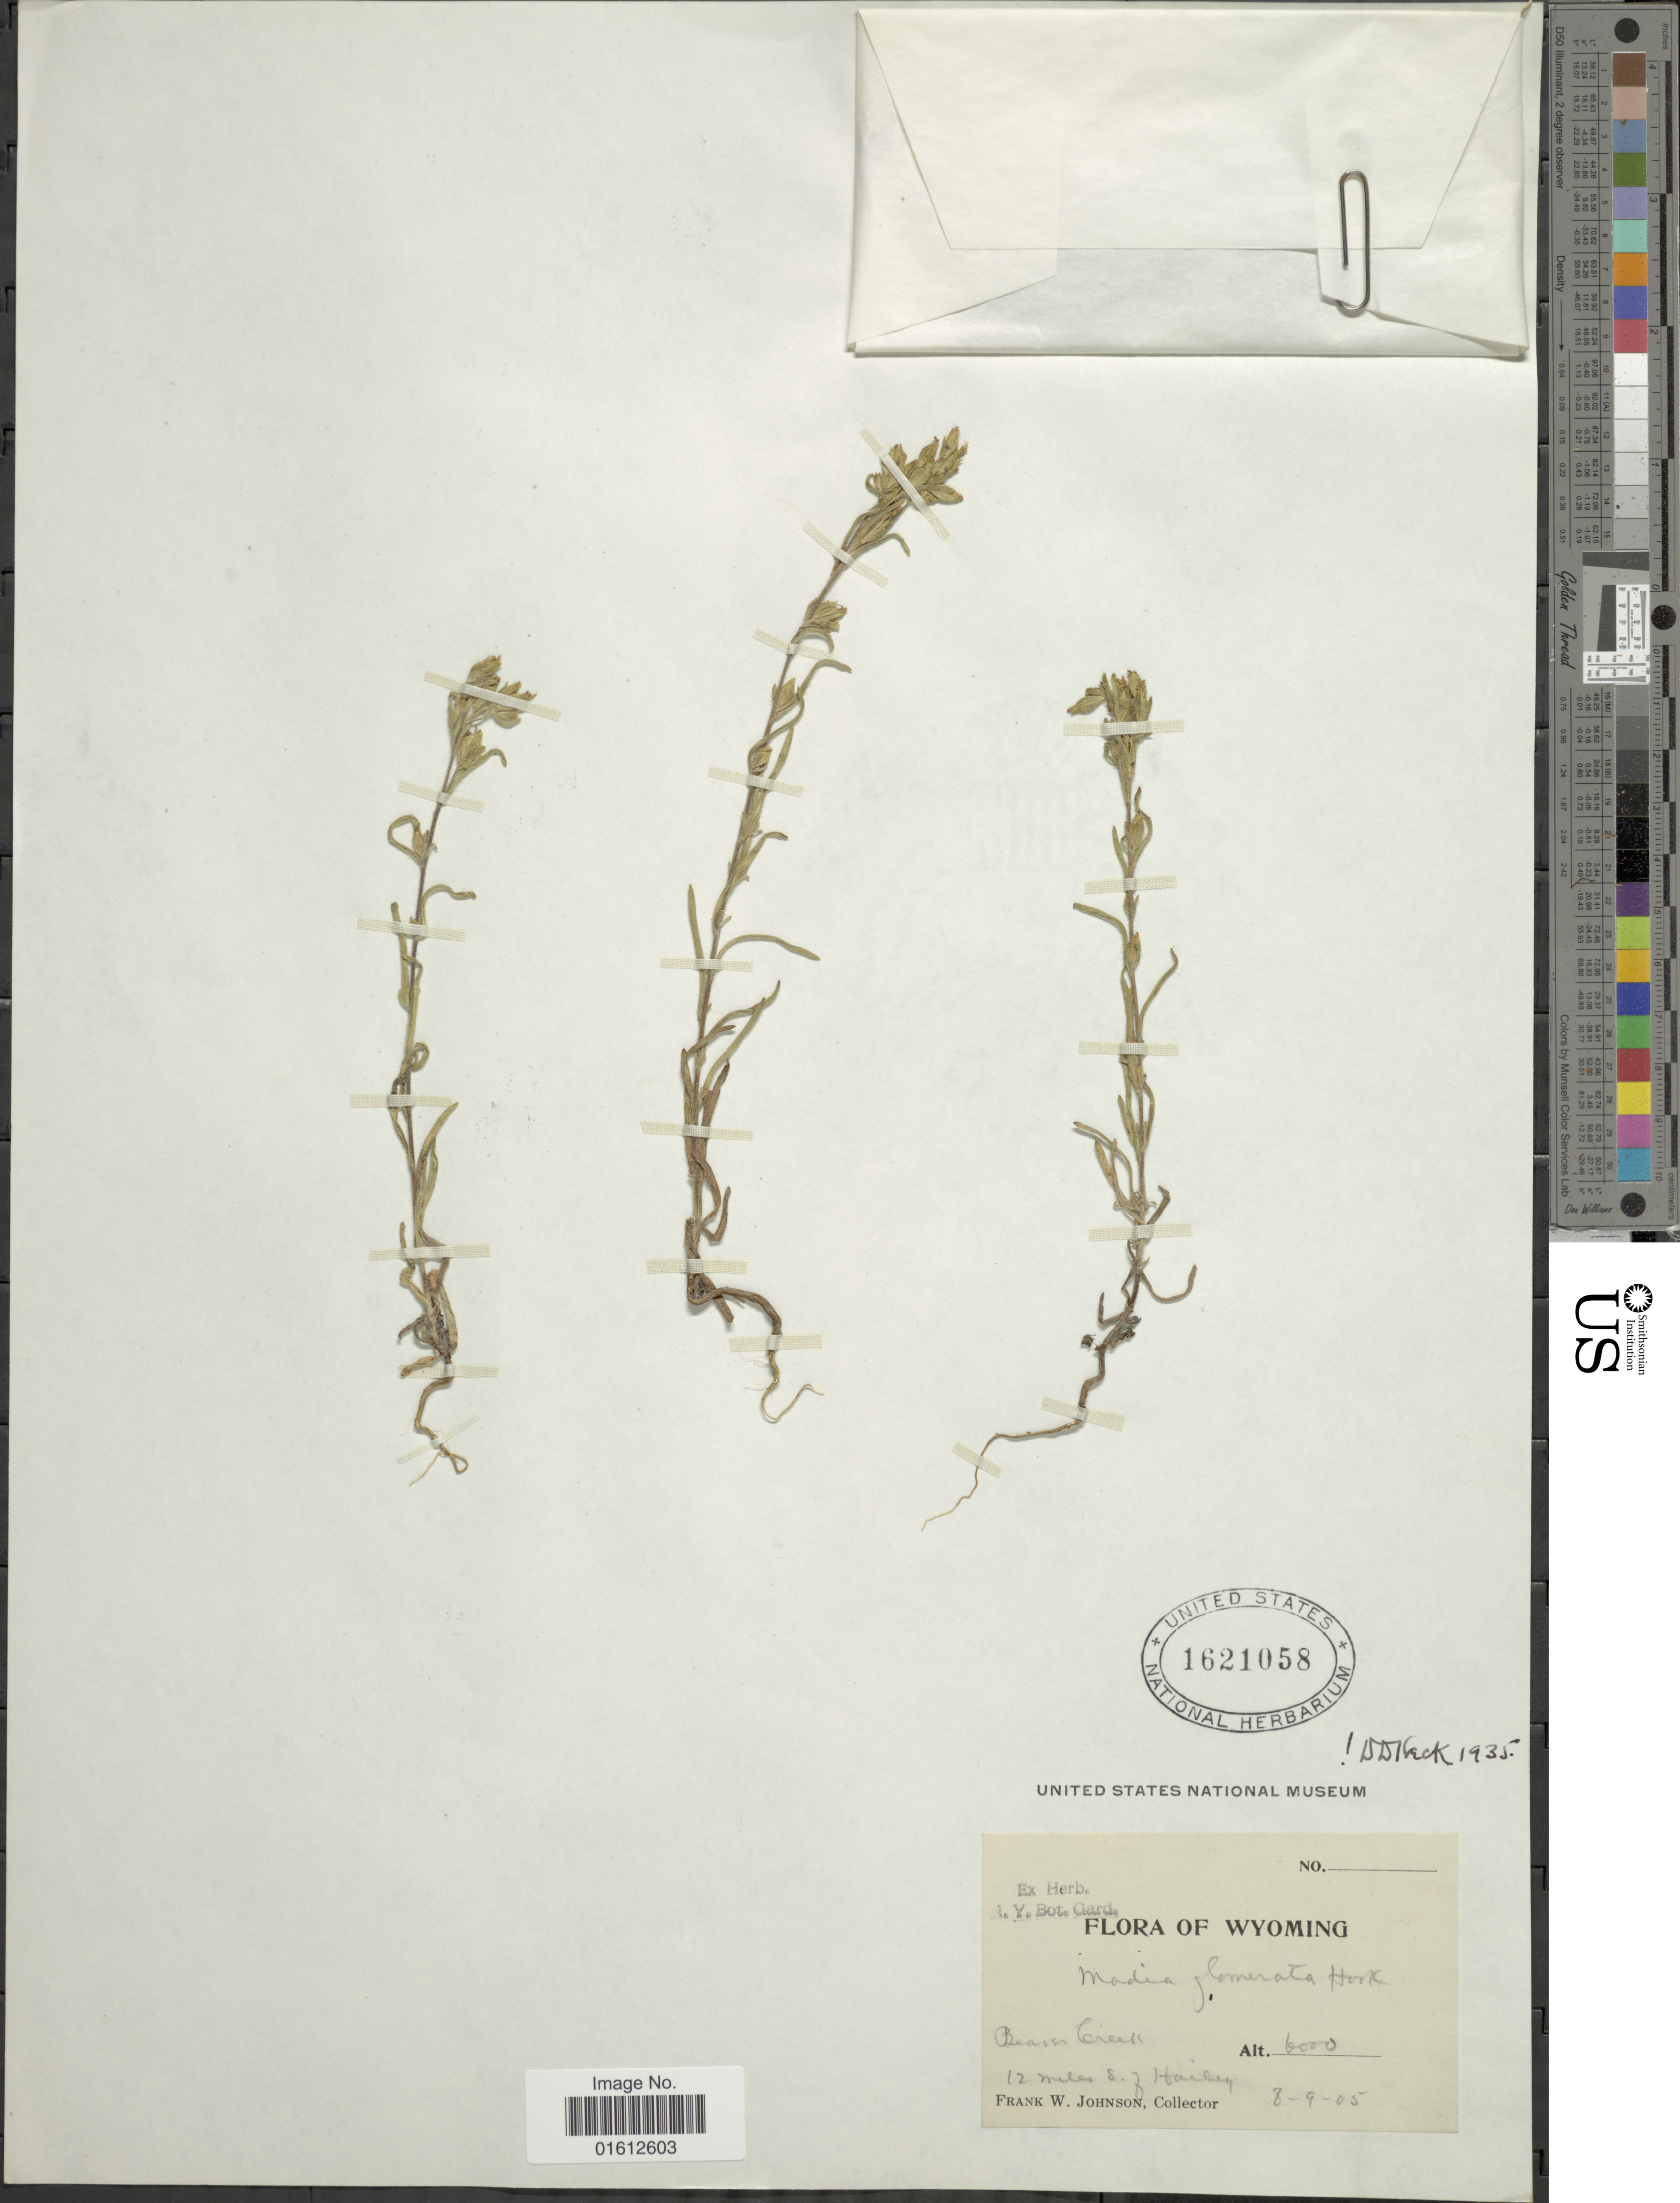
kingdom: Plantae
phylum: Tracheophyta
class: Magnoliopsida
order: Asterales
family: Asteraceae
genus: Madia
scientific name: Madia glomerata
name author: Hook.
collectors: F. W. Johnson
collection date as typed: Transcribed d/m/y: 9/8/5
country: United States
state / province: Wyoming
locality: Beaver Creek, 12 miles S. of Hailey.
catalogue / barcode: US 1621058